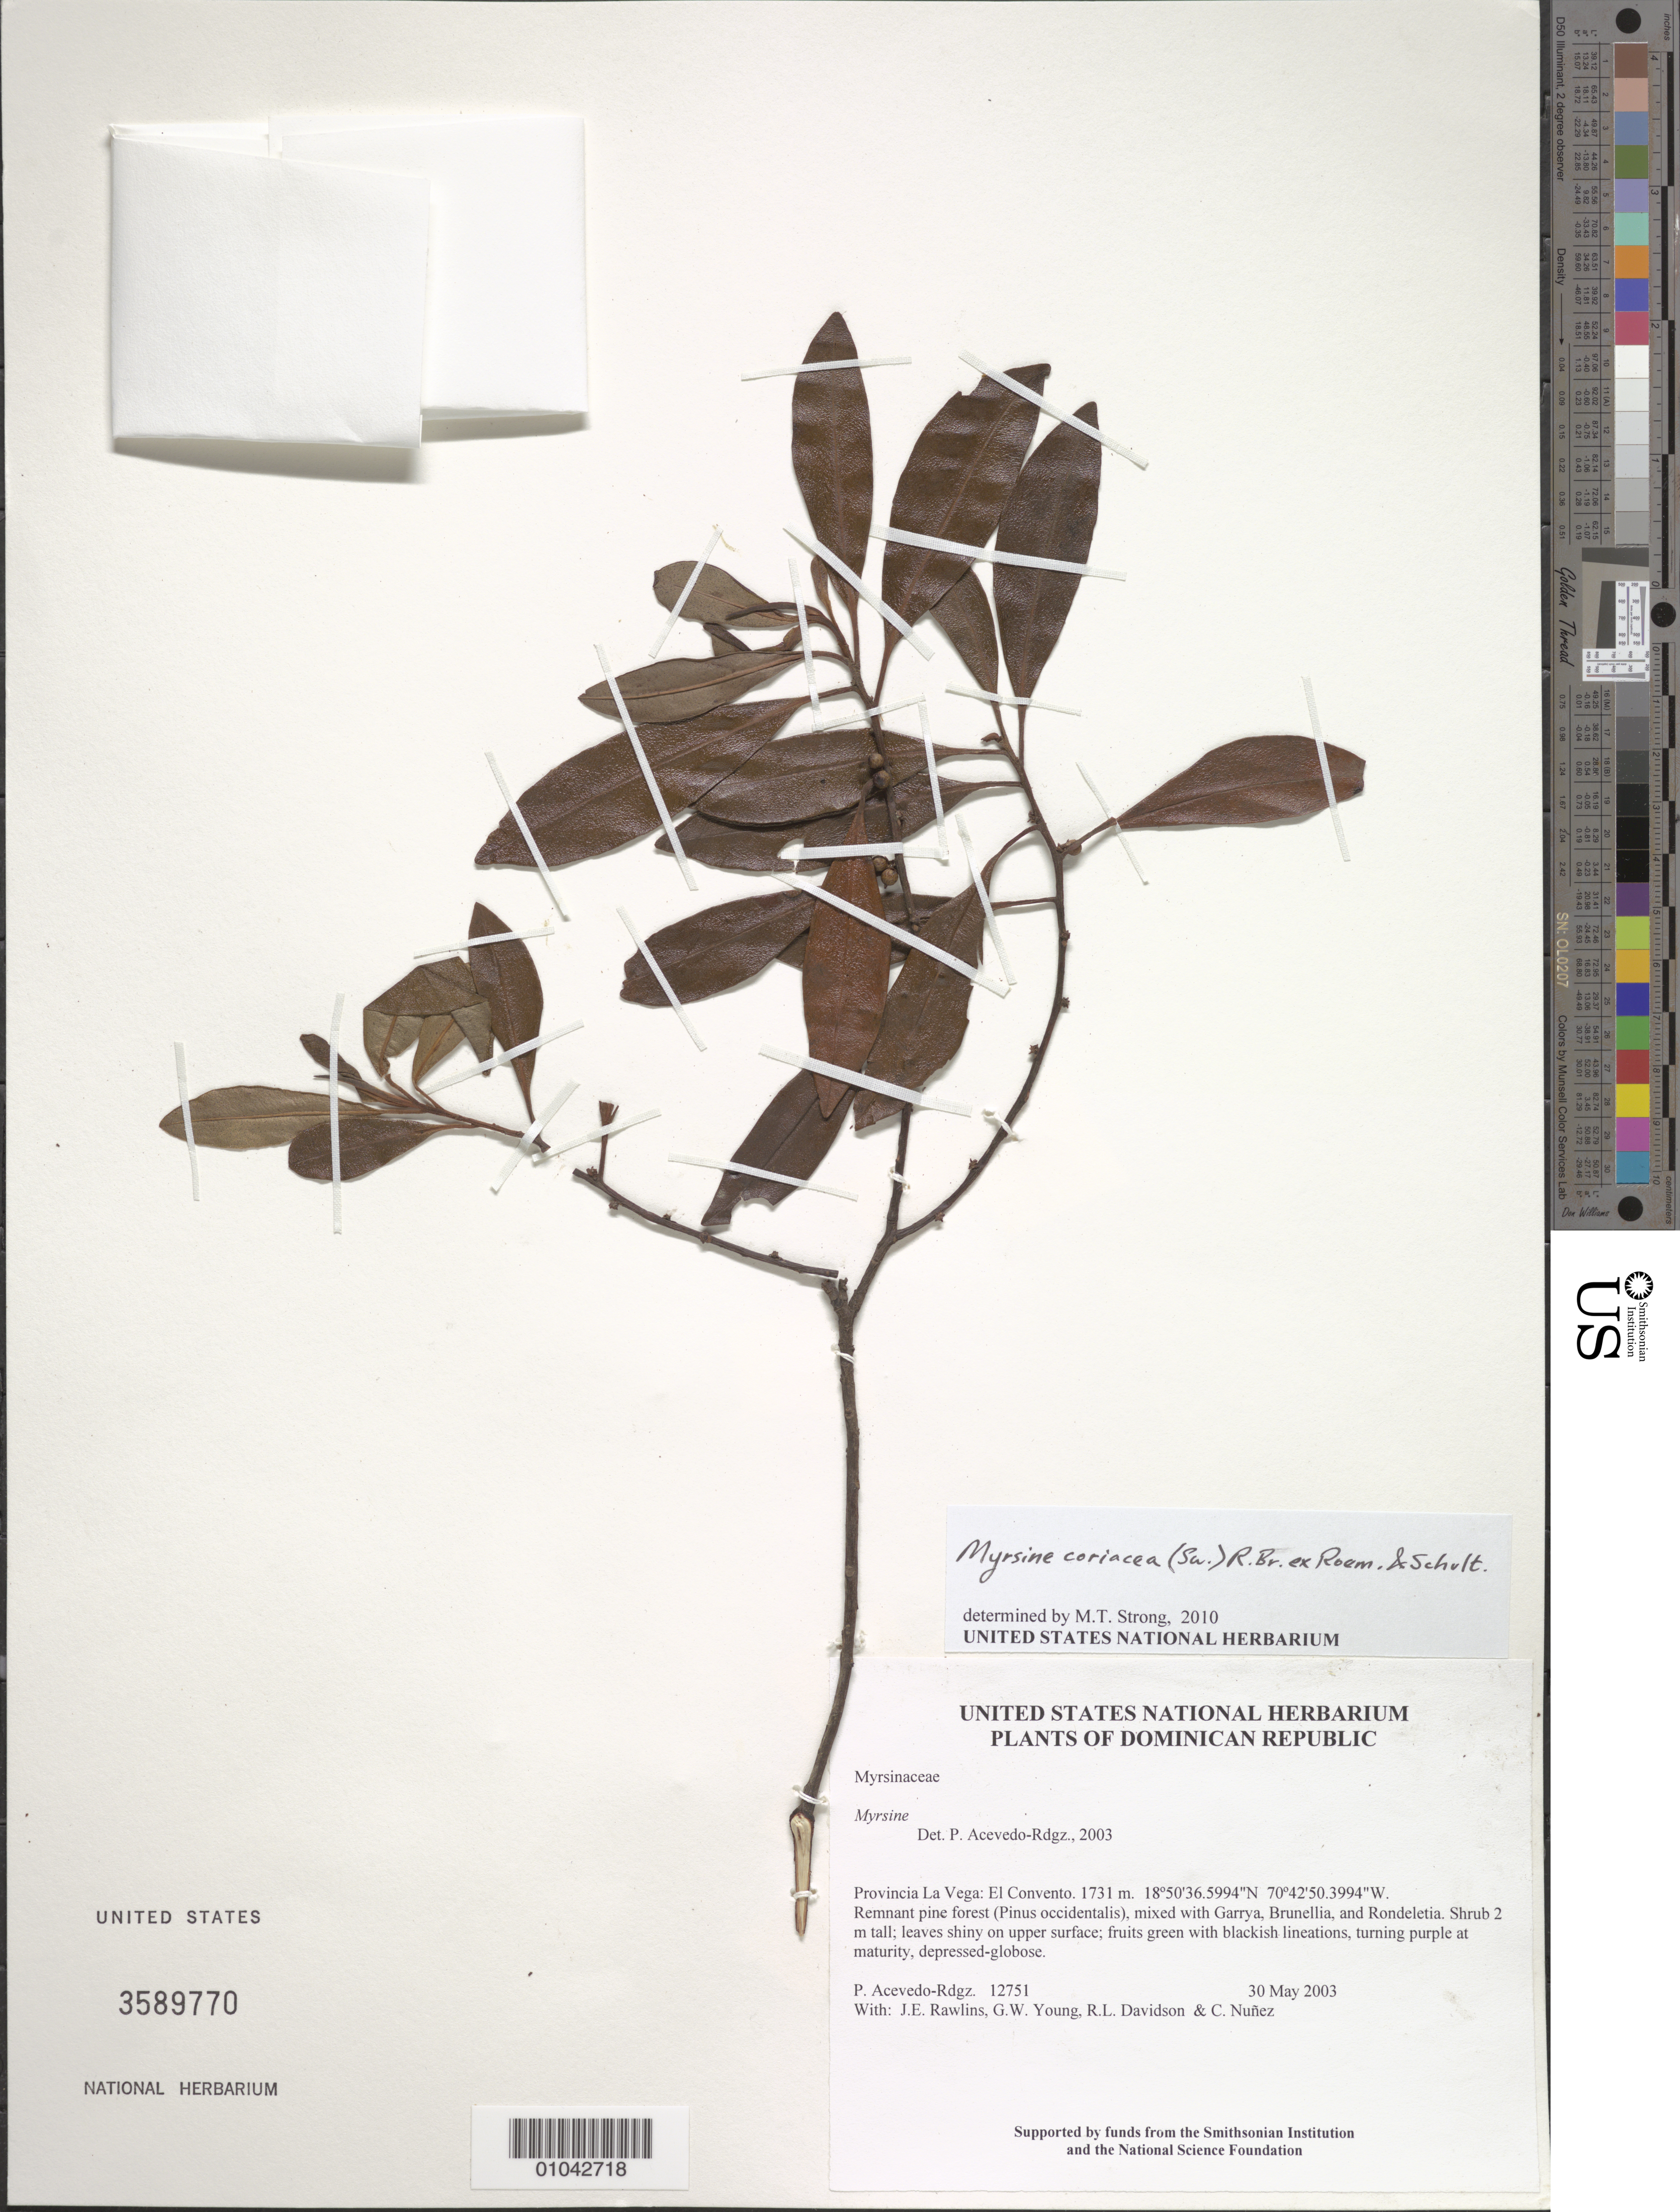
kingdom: Plantae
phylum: Tracheophyta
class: Magnoliopsida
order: Ericales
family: Primulaceae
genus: Myrsine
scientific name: Myrsine coriacea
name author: (Sw.) R. Br. ex Roem. & Schult.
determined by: Strong, M. T., (US), Smithsonian Institution - National Museum of Natural History (UNITED STATES)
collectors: P. Acevedo-Rodr., J. Rawlins, G. Young, R. Davidson & C. Nunez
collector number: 12751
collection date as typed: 30 May 2003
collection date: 2003-05-30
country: Dominican Republic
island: Hispaniola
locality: Provincia La Vega: El Convento.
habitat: Remnant pine forest (Pinus occidentalis), mixed with Garrya, Brunellia, and Rondeletia.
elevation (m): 1731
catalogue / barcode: US 3589770